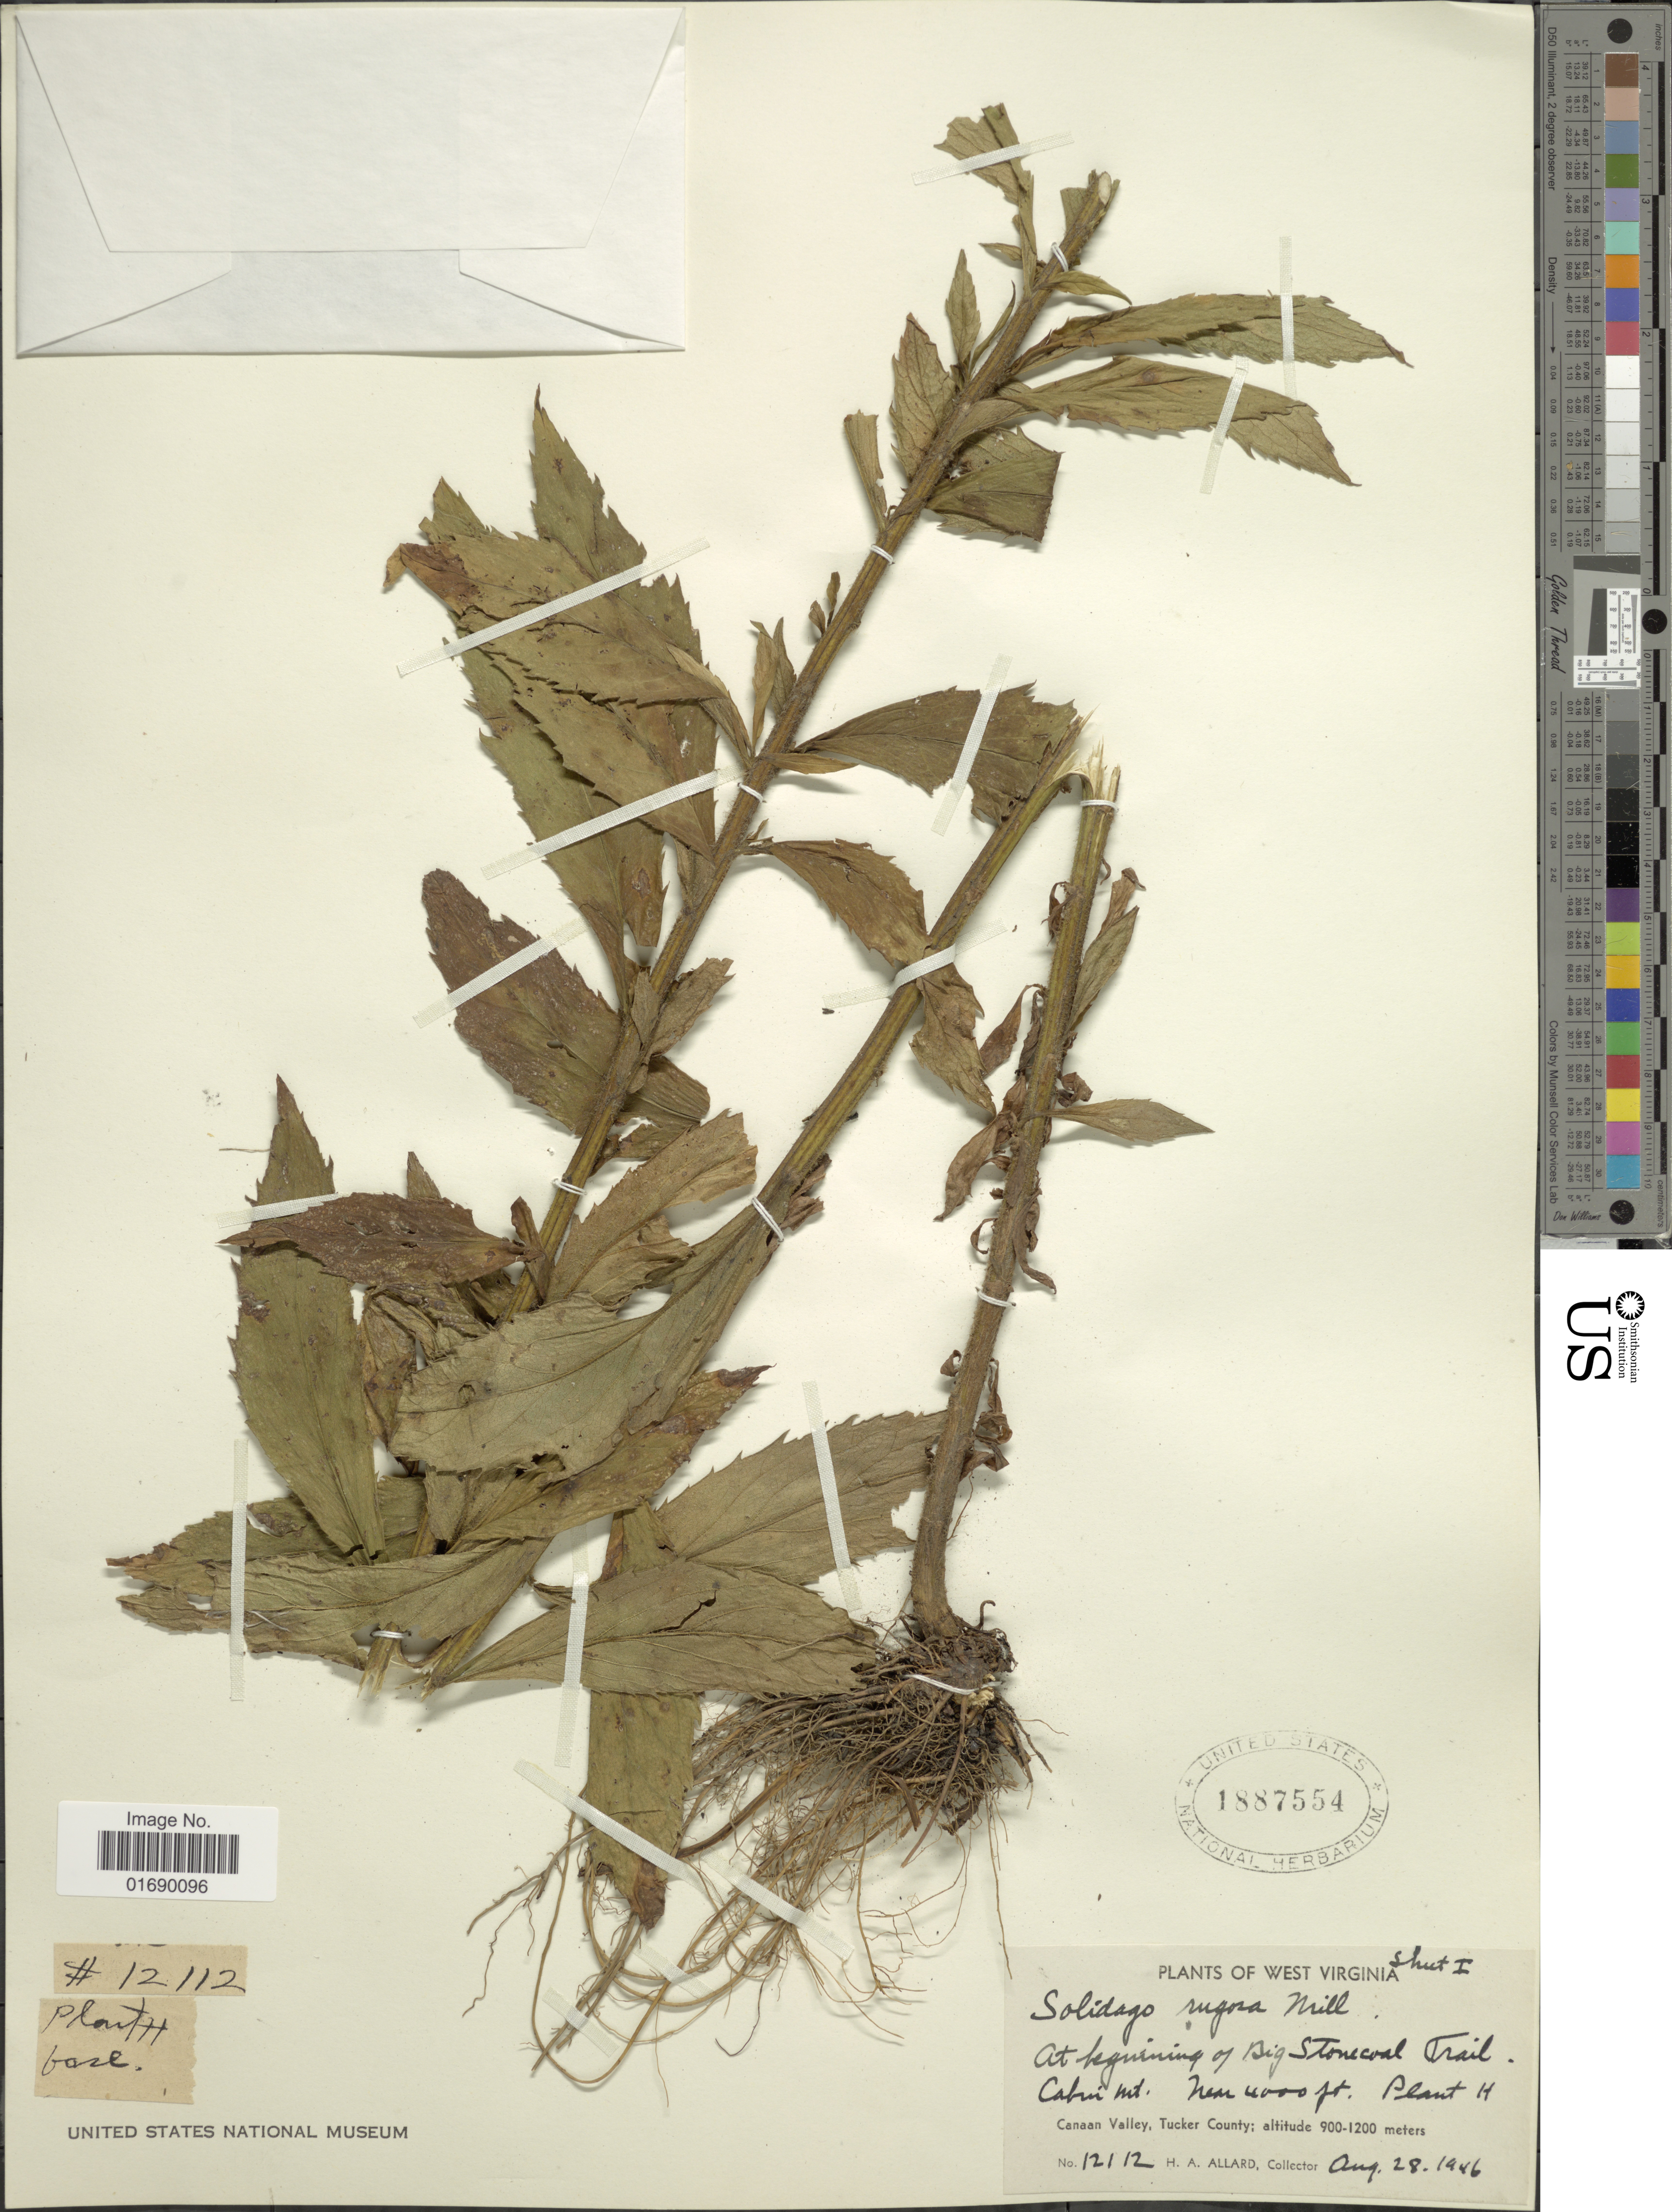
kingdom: Plantae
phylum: Tracheophyta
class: Magnoliopsida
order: Asterales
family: Asteraceae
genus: Solidago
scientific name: Solidago rugosa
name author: Mill.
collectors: H. A. Allard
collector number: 12112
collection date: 1946-08-28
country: United States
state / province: West Virginia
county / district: Tucker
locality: At beginning of Big Stonecoal Trail Cabin Mt, near 400 ft Canaan Valley, Tucker County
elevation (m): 900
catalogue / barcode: US 1887554